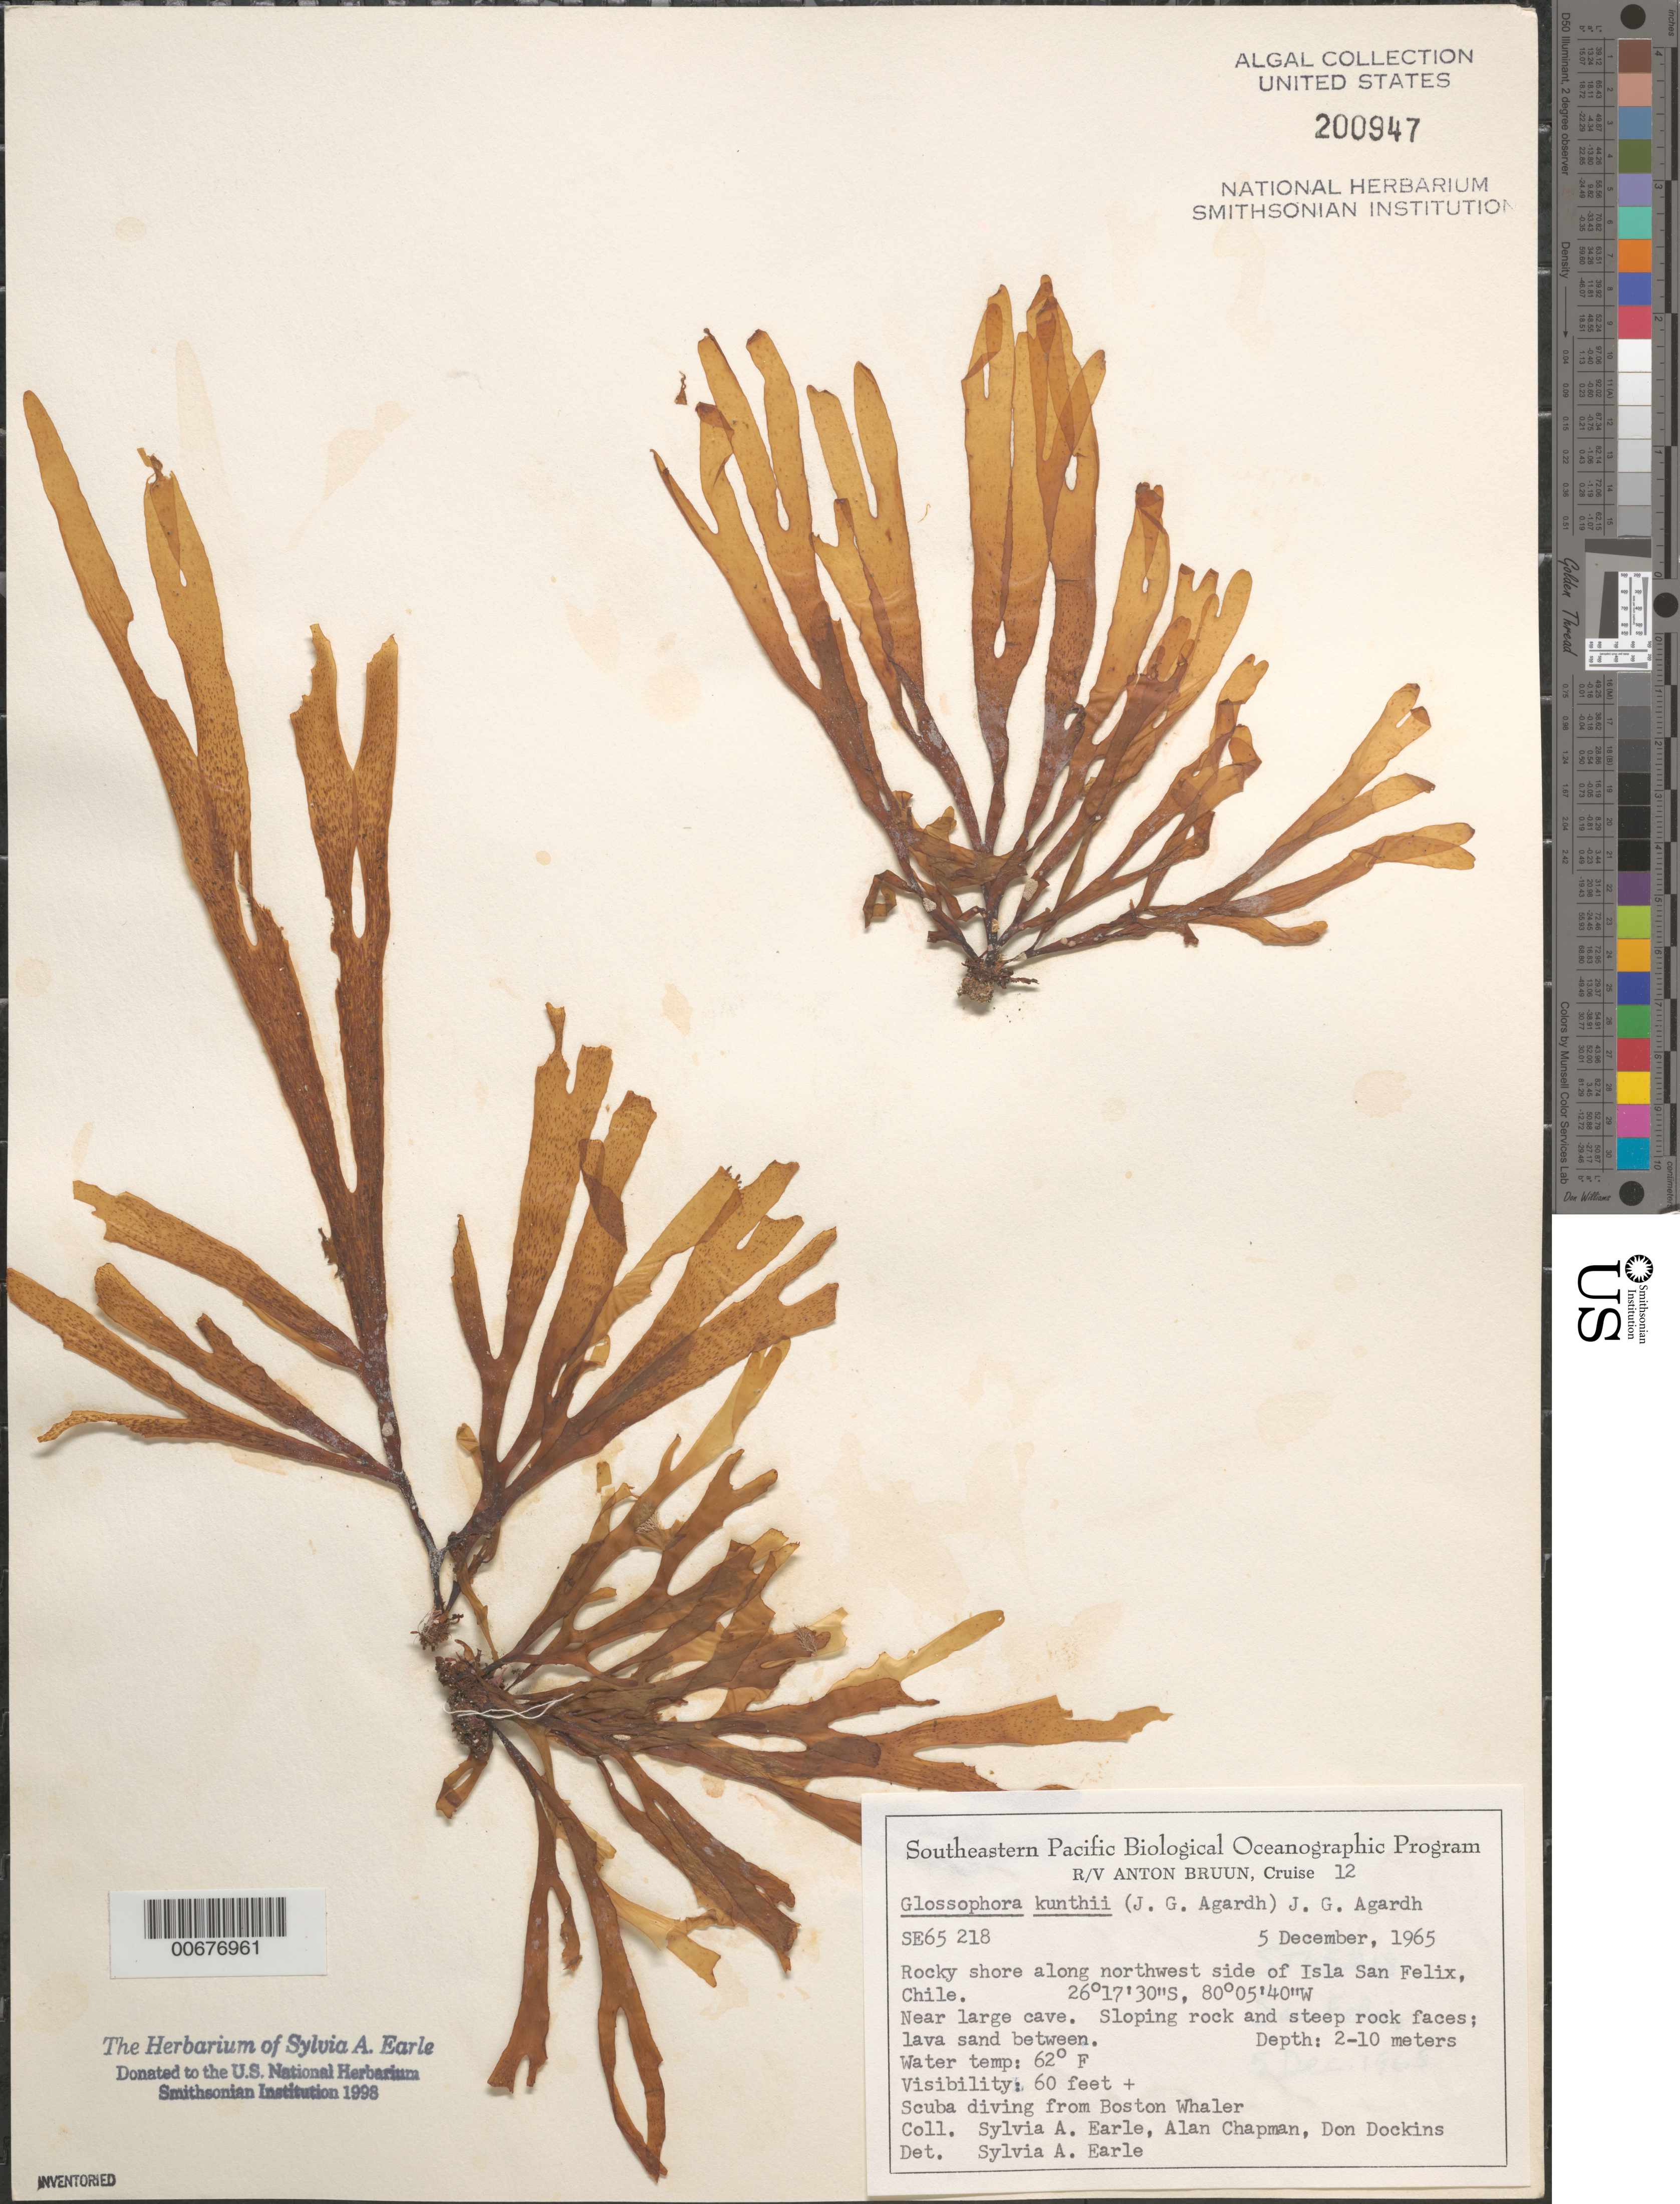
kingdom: Chromista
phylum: Ochrophyta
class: Phaeophyceae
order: Dictyotales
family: Dictyotaceae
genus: Dictyota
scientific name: Dictyota kunthii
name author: (C. Agardh) Grev.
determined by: Algae name updating Project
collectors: S. A. Earle, A. Chapman & D. Dockins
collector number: SE 65218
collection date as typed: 05 Dec 1965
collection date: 1965-12-05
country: Chile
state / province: Atacama (III)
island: Isla San Felix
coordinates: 26 17' 30" S, 80 05' 40" W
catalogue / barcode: US 200947